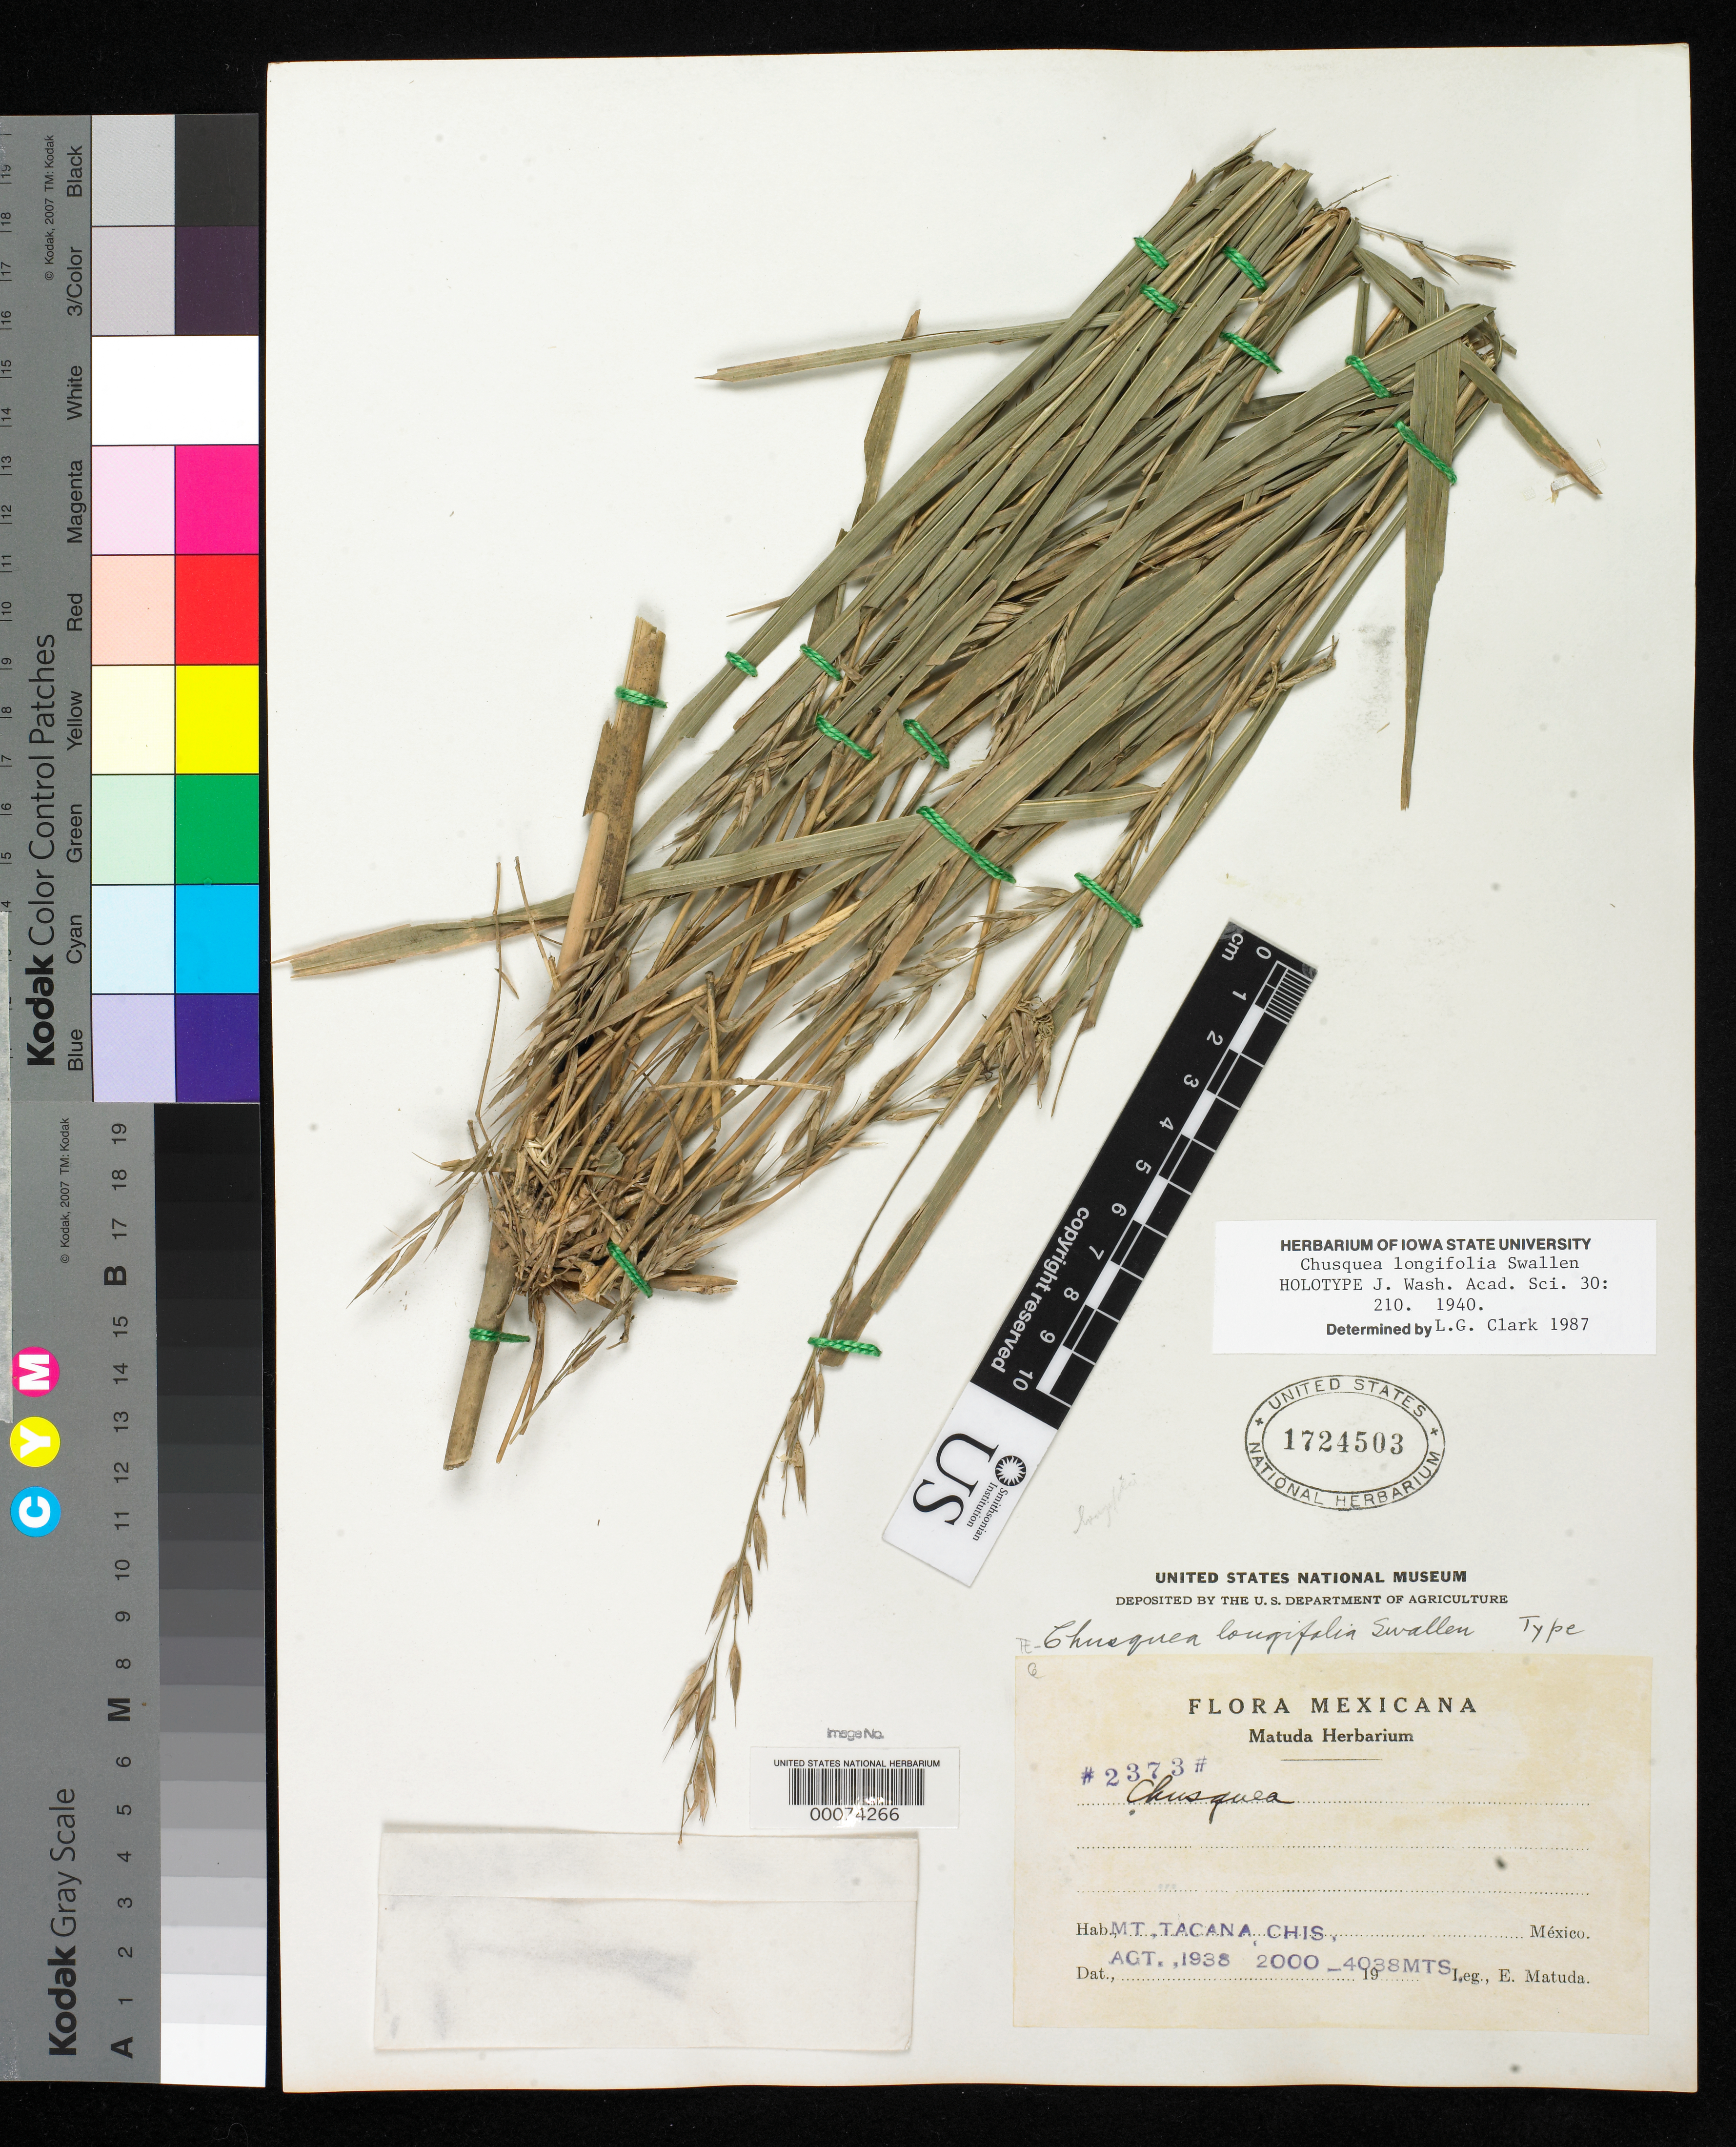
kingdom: Plantae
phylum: Tracheophyta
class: Liliopsida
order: Poales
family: Poaceae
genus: Chusquea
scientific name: Chusquea longifolia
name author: Swallen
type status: Holotype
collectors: E. Matuda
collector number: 2373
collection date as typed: Aug 1938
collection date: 1938-08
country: Mexico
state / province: Chiapas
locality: Mt. Tacana.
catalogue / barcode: US 1724503